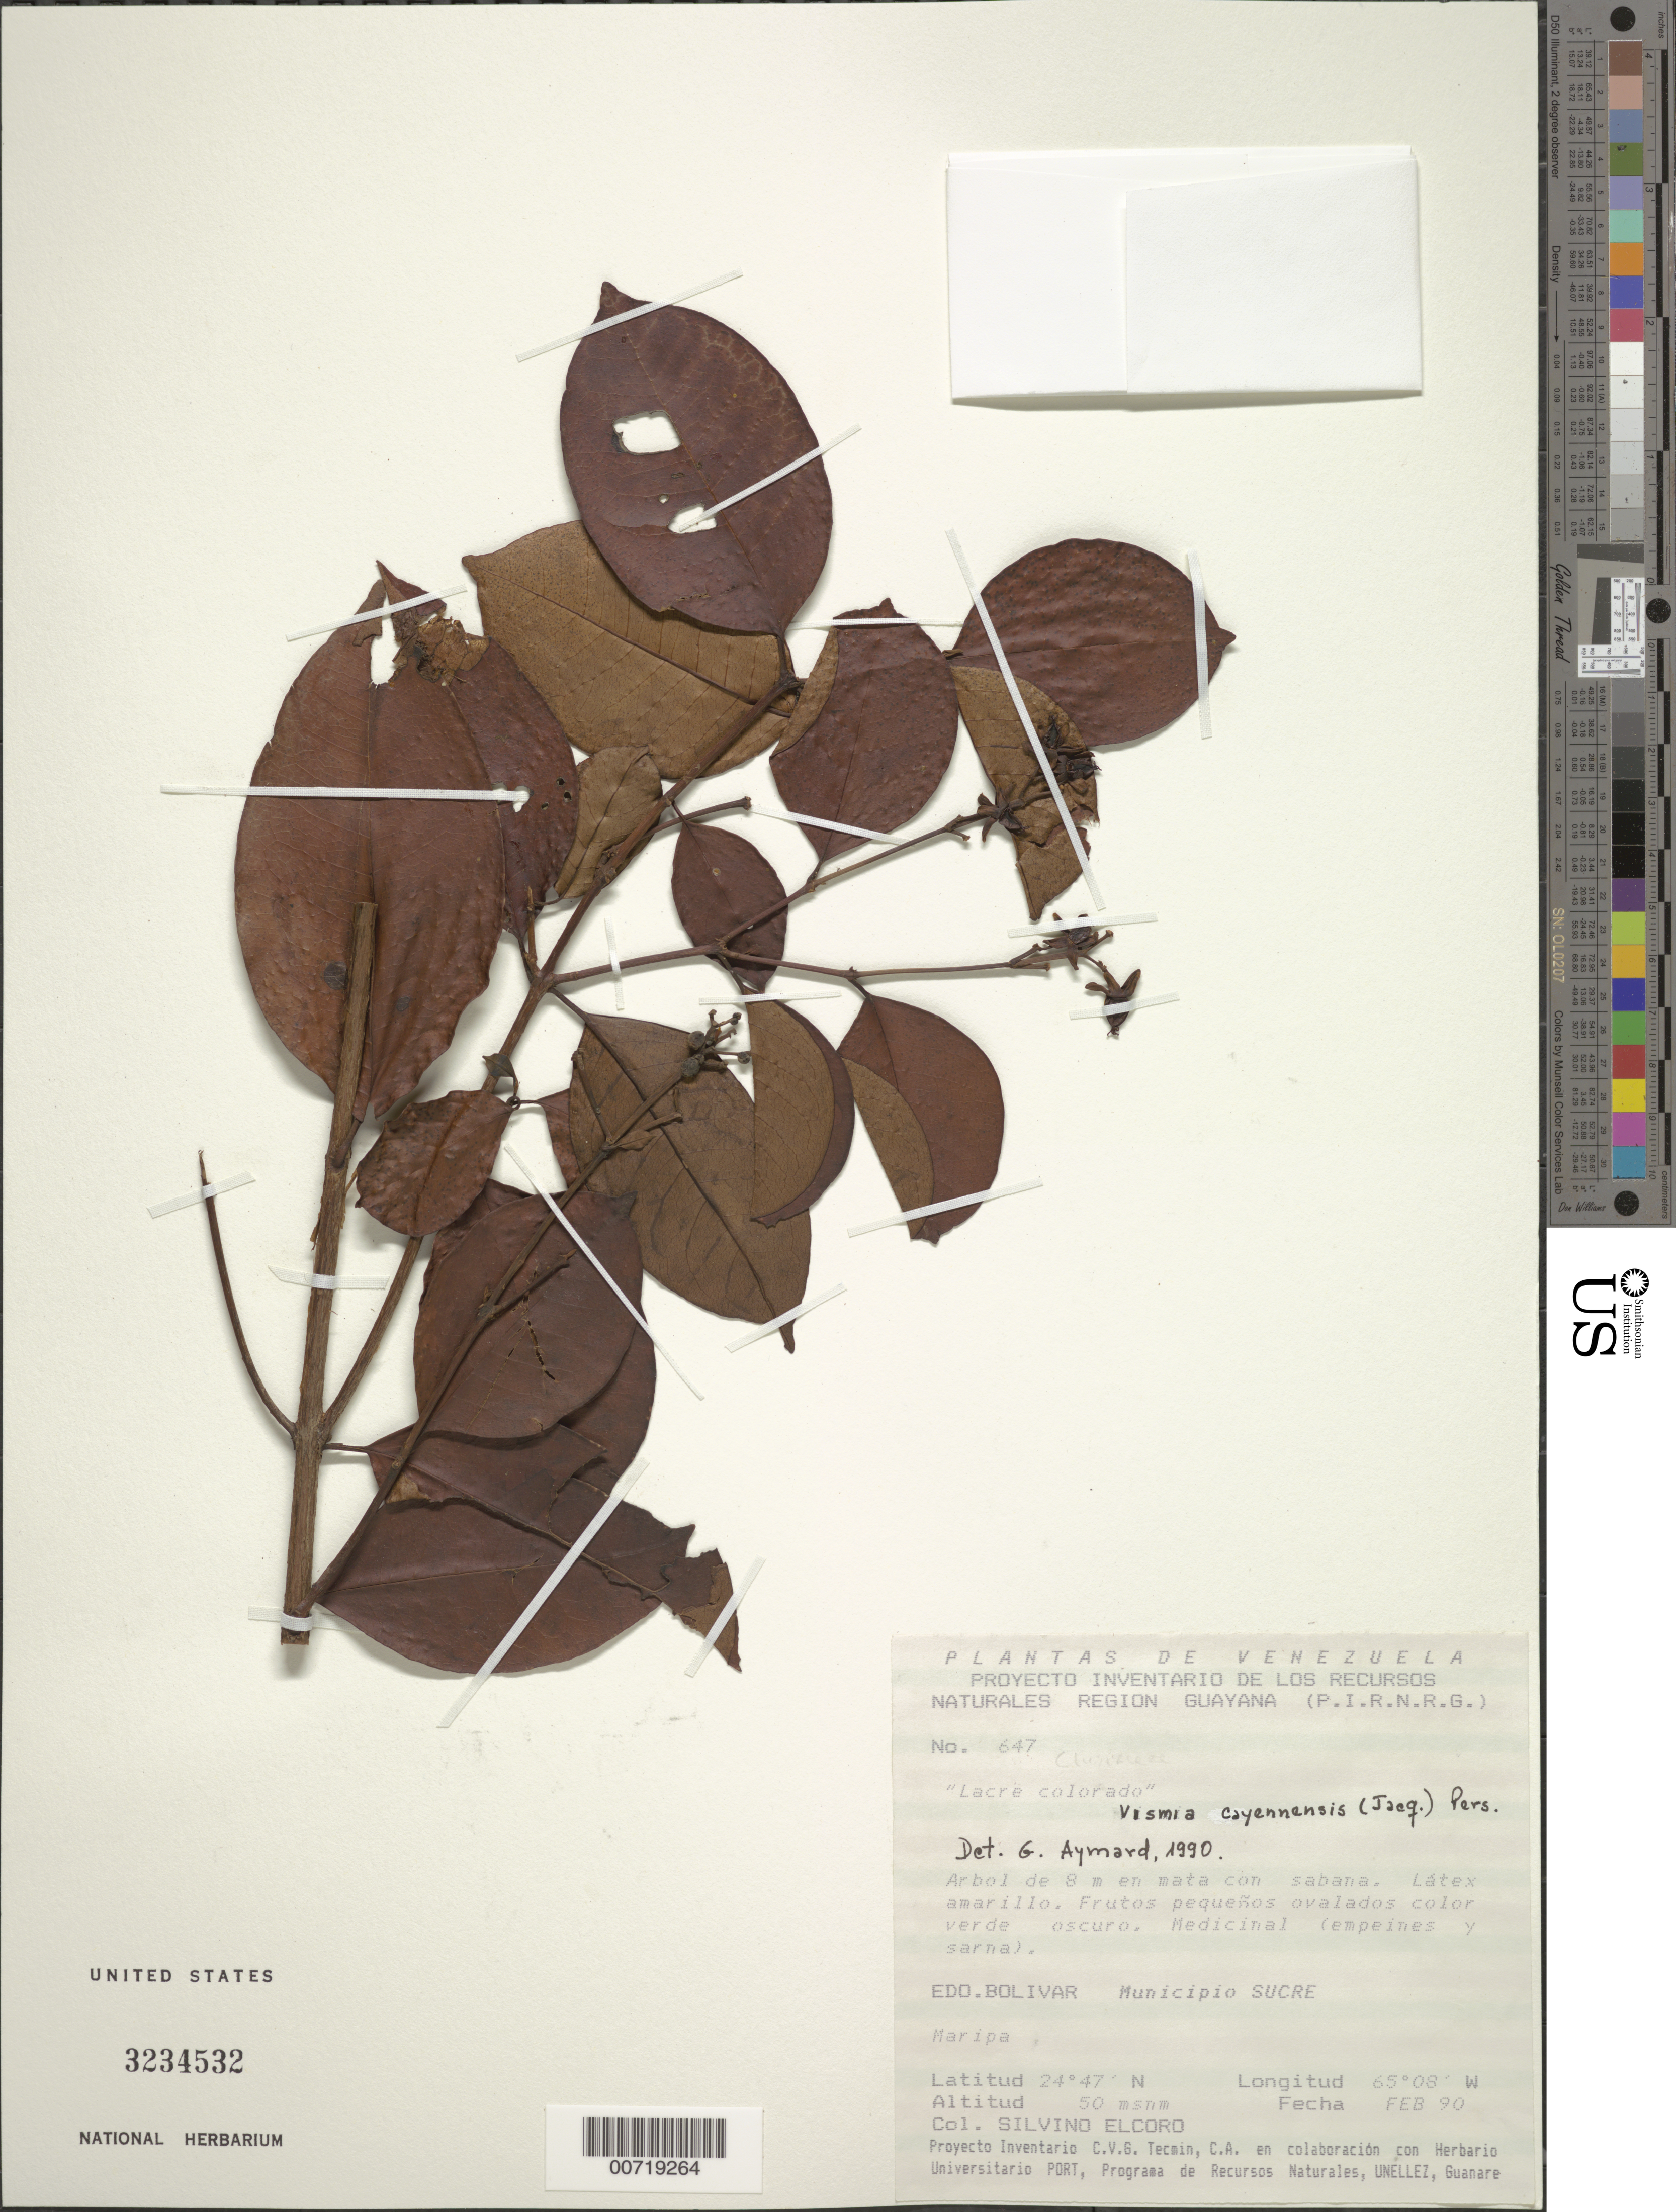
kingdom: Plantae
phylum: Tracheophyta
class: Magnoliopsida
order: Malpighiales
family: Hypericaceae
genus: Vismia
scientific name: Vismia cayennensis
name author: (Jacq.) Pers.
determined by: Aymard C., G. A., (PORT), Univ. Nac. Exp. de los Llanos Ezequiel Zamora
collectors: S. Elcoro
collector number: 647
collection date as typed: Feb-90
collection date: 1990-02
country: Venezuela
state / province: Bolívar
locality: Mun. Sucre, Maripa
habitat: Savanna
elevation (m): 50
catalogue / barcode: US 3234532